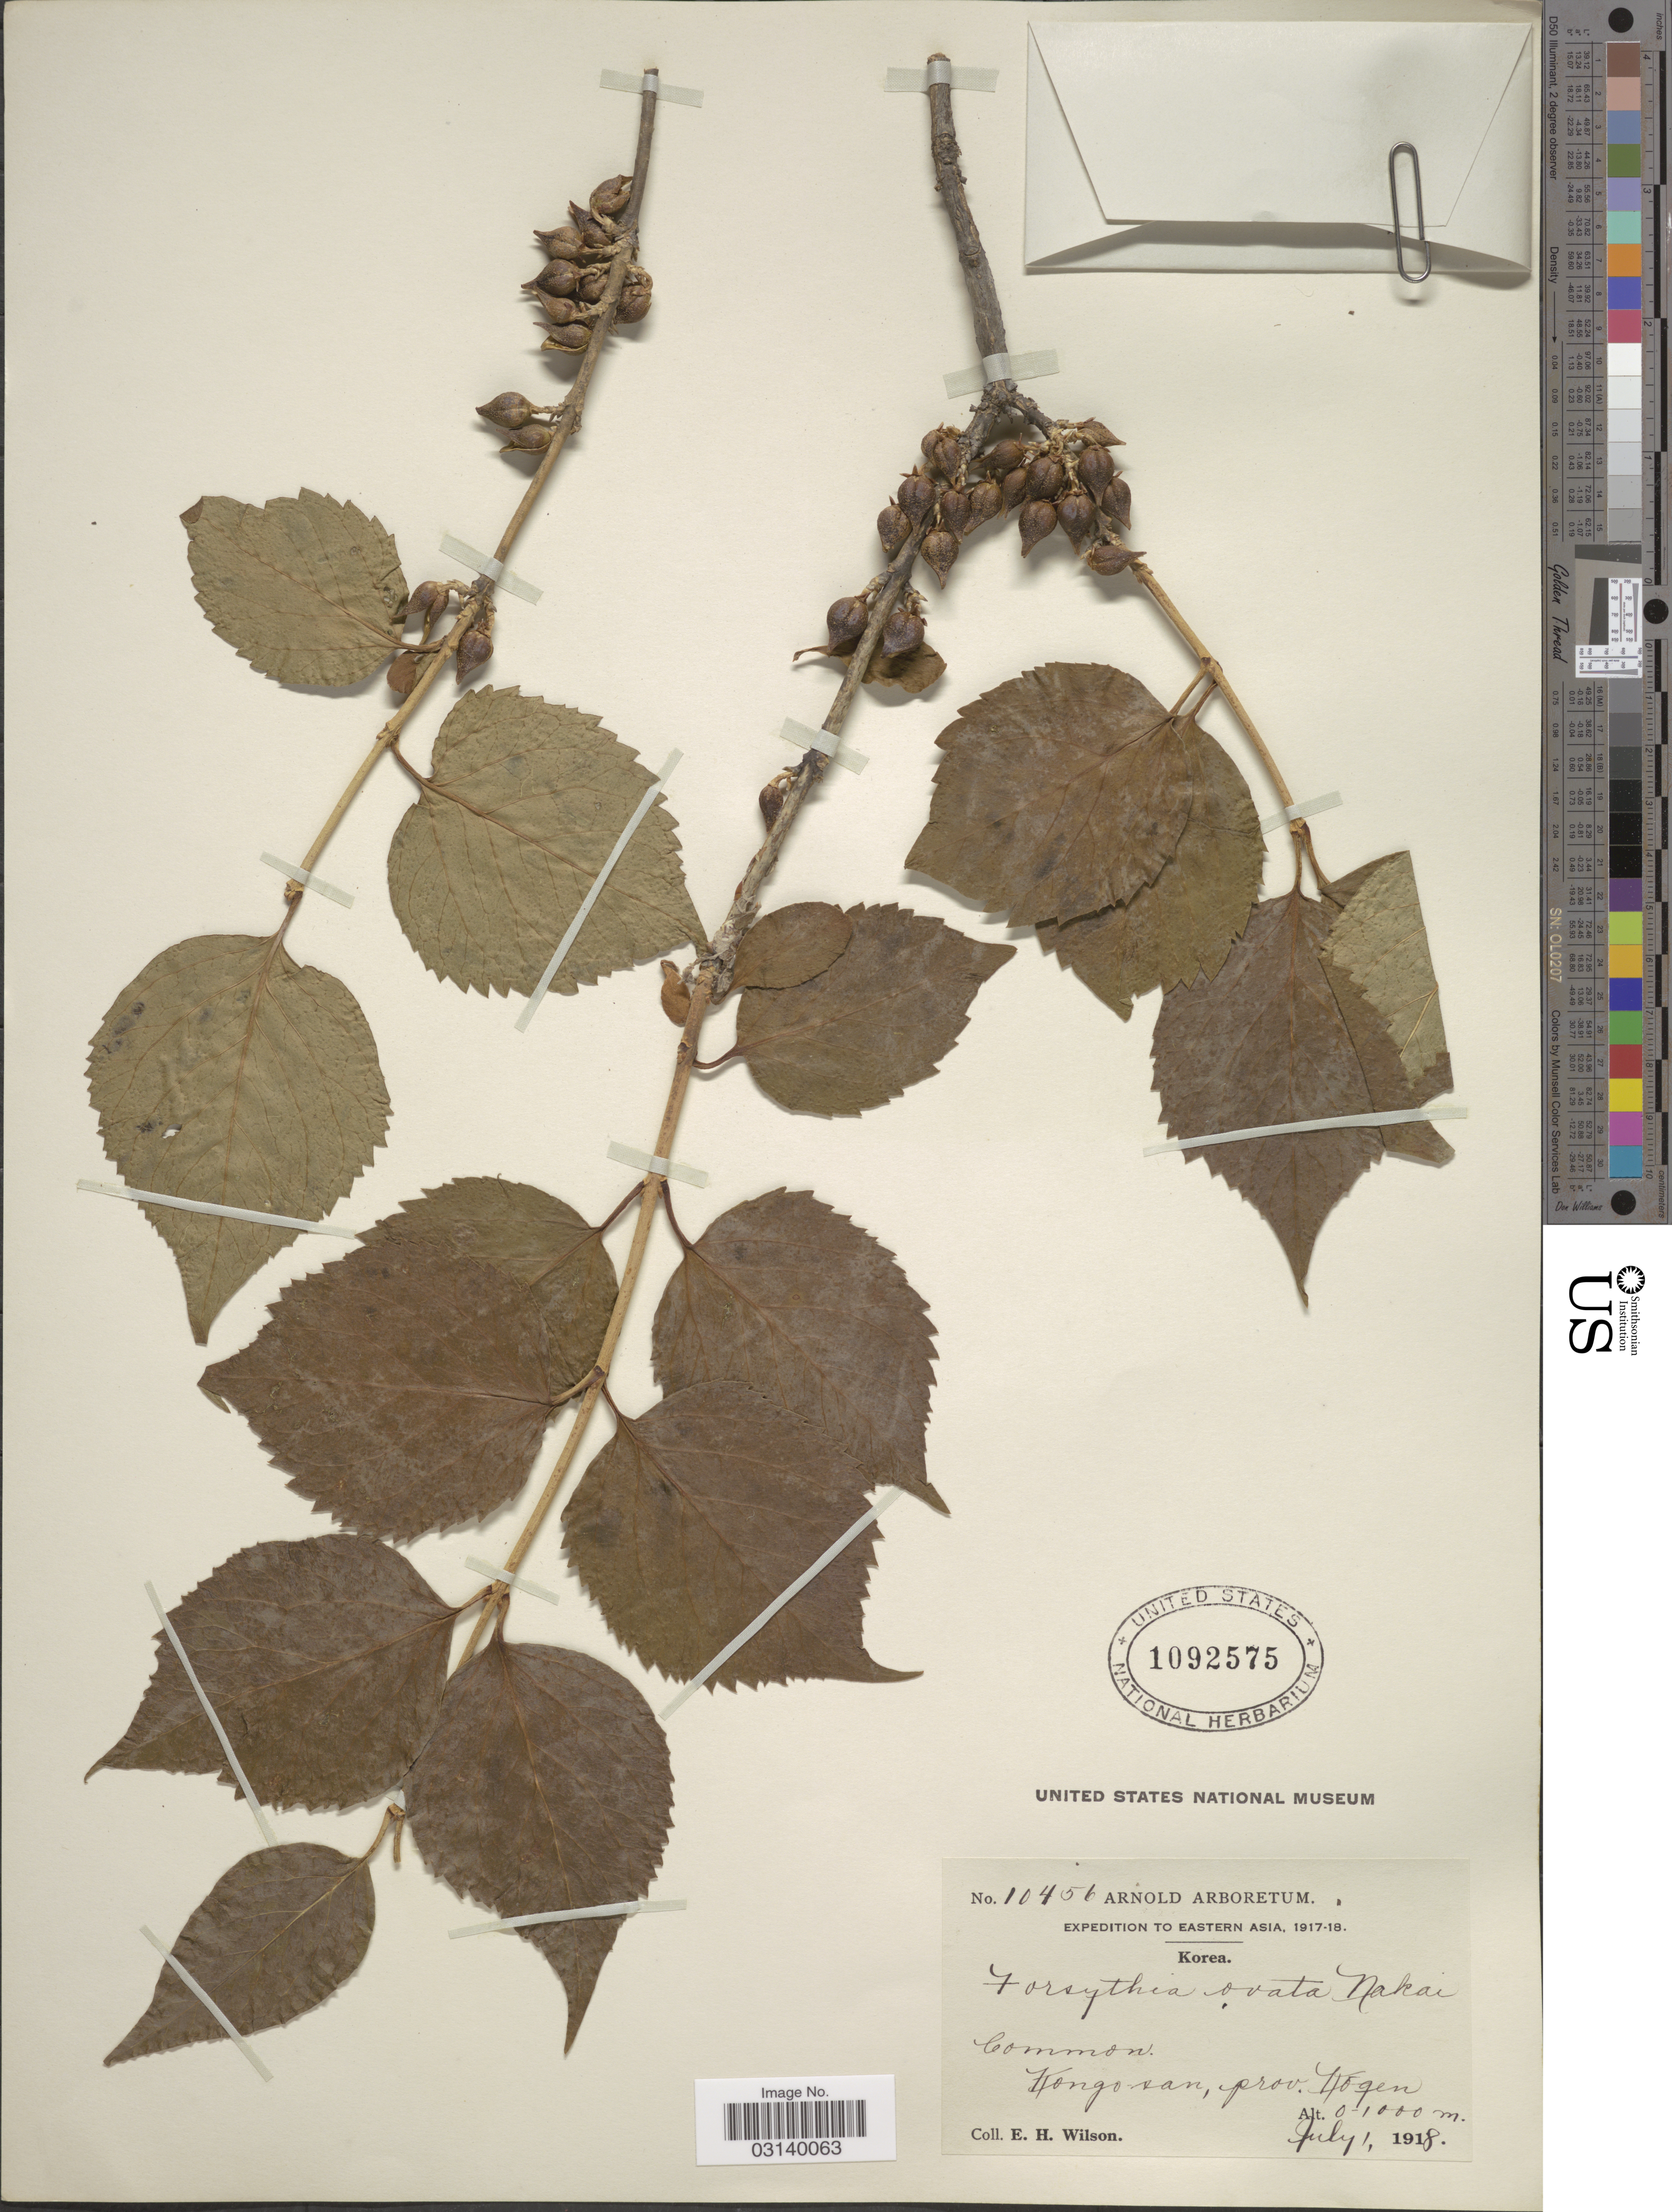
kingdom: Plantae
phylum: Tracheophyta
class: Magnoliopsida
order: Lamiales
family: Oleaceae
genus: Forsythia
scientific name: Forsythia ovata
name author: Nakai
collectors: E. Wilson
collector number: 10456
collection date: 1918-07-01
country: North Korea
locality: Kongo san, prov. Kogen.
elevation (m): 0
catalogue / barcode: US 1092575